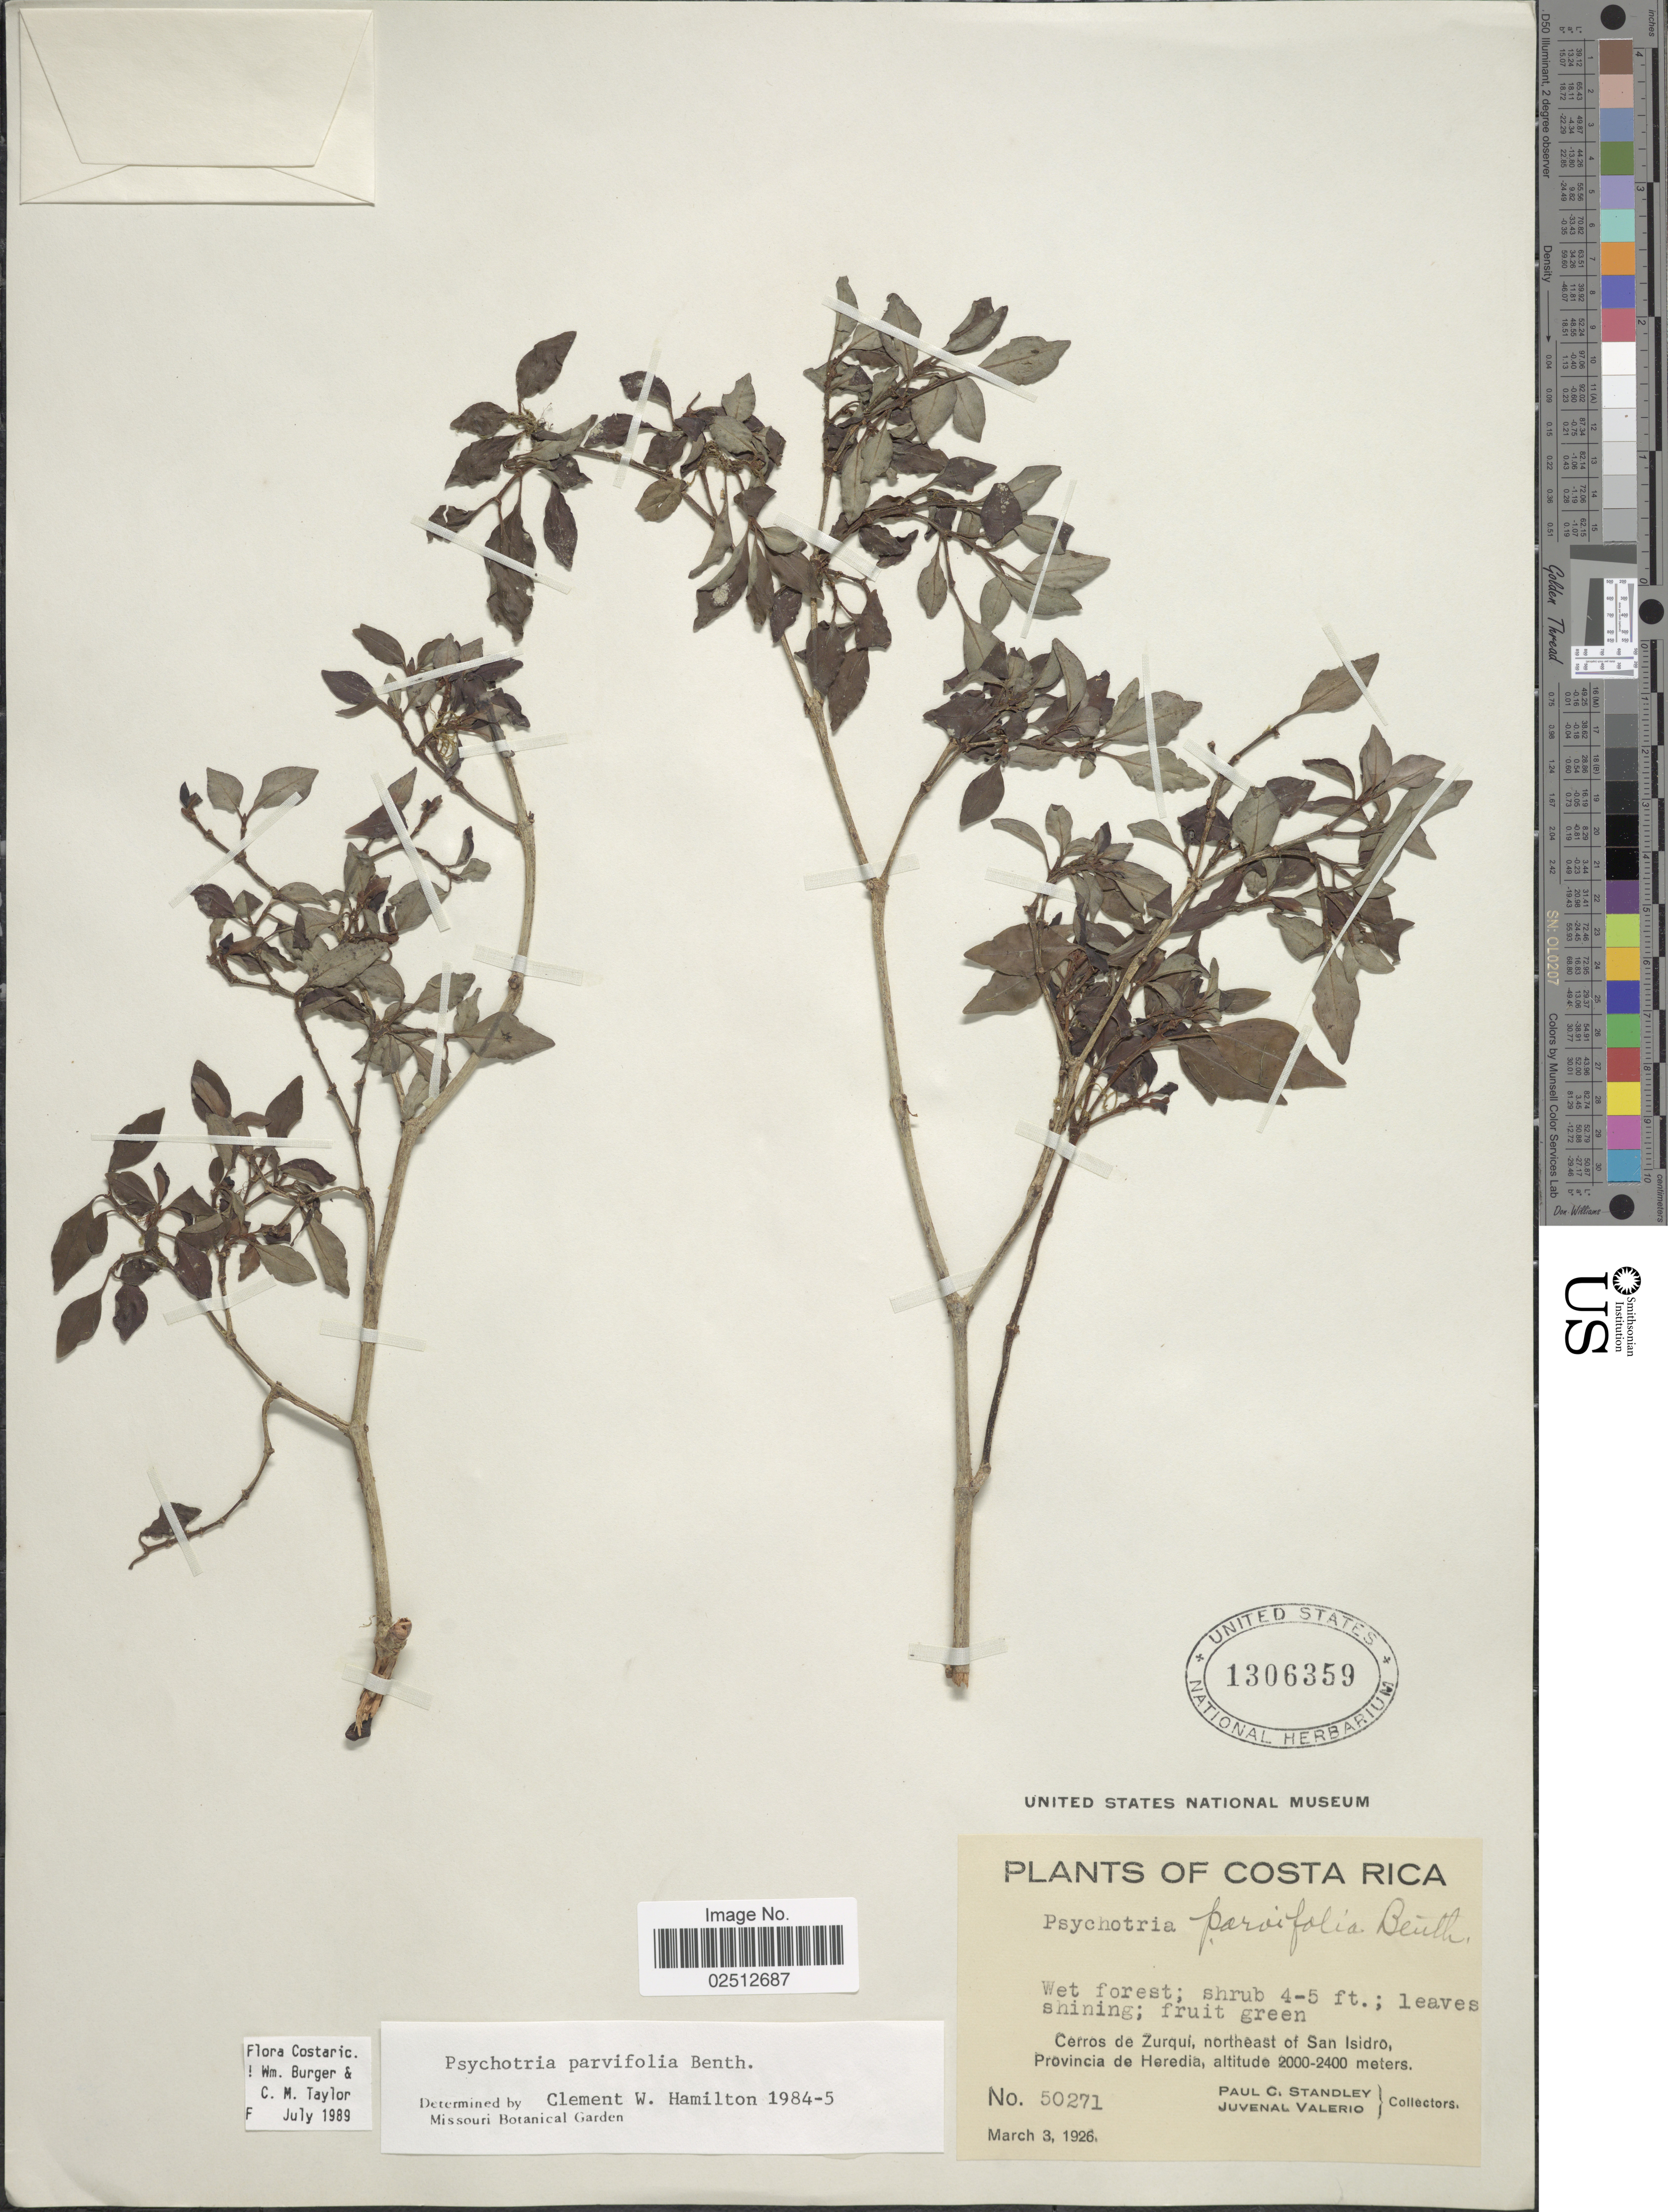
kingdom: Plantae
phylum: Tracheophyta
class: Magnoliopsida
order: Gentianales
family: Rubiaceae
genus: Psychotria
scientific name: Psychotria parvifolia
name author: Benth. ex Oerst.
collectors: P. C. Standley & J. Valerio R.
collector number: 50271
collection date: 1926-03-03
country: Costa Rica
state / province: Heredia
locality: Cerros de Zurqui, northeast of San Isidro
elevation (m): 2000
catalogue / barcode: US 1306359